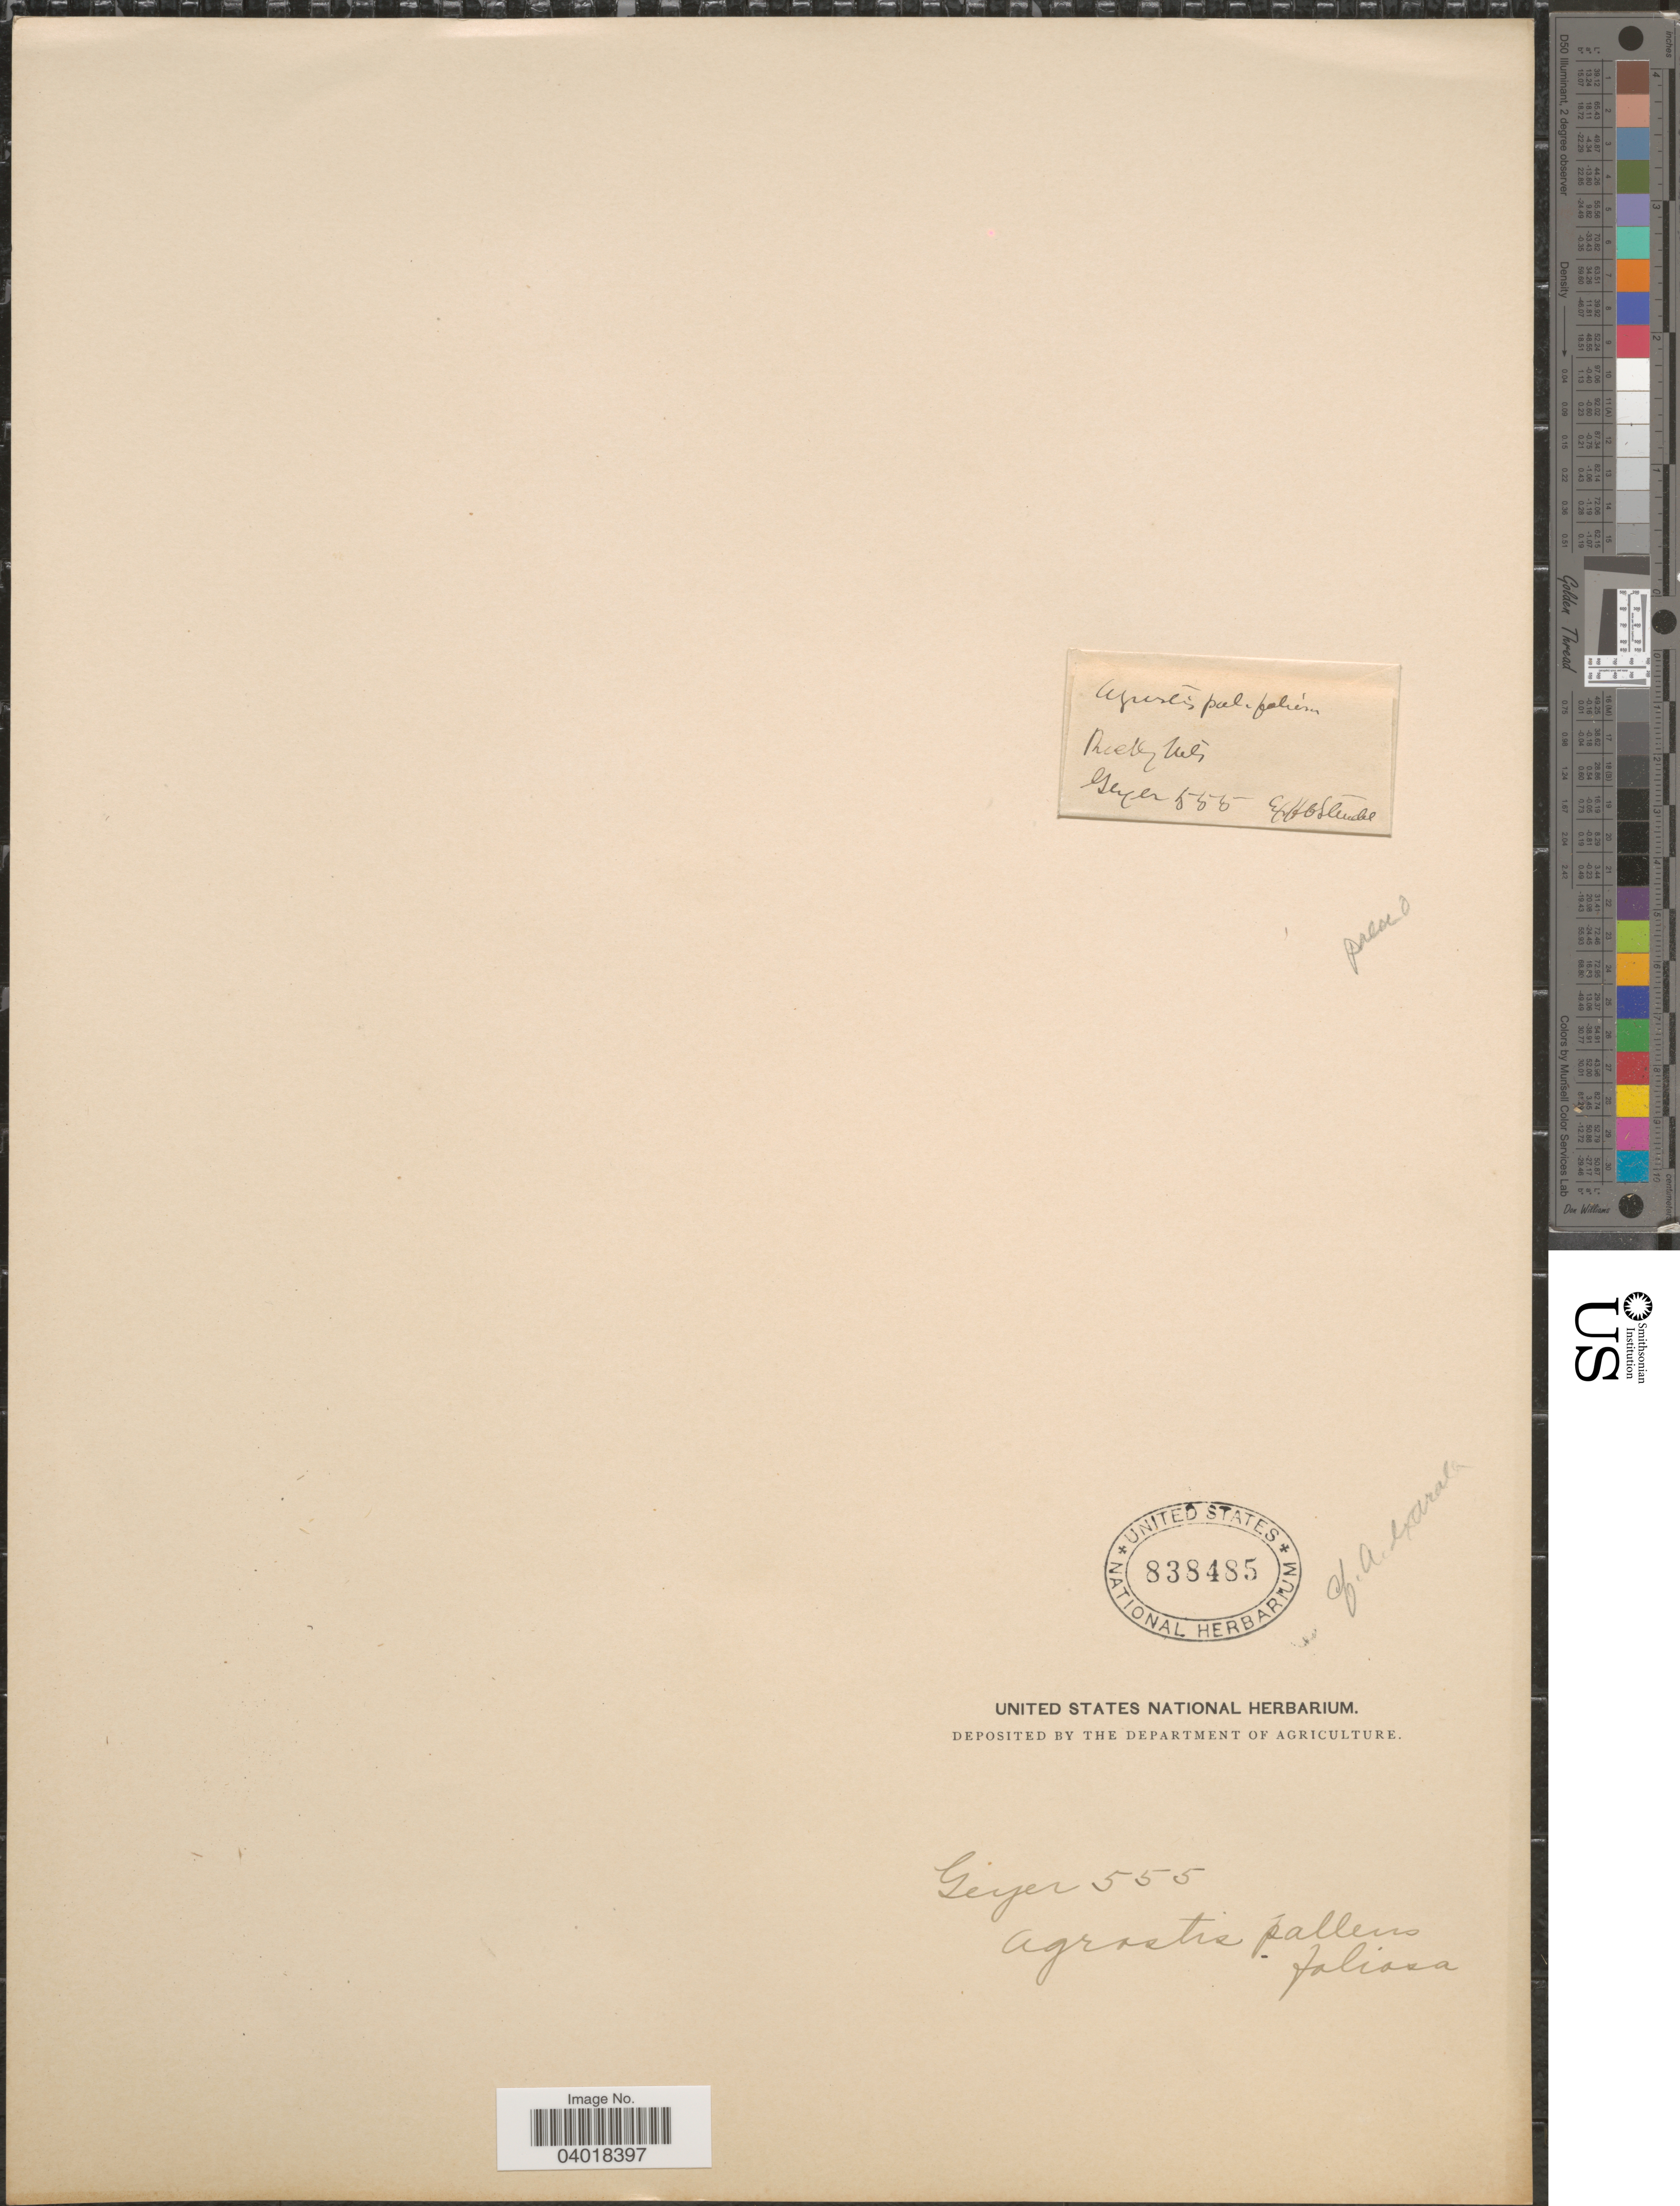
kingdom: Plantae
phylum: Tracheophyta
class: Liliopsida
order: Poales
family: Poaceae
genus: Agrostis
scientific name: Agrostis exarata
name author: Trin.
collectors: Geyer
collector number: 555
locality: Rocky Mts.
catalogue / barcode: US 838485